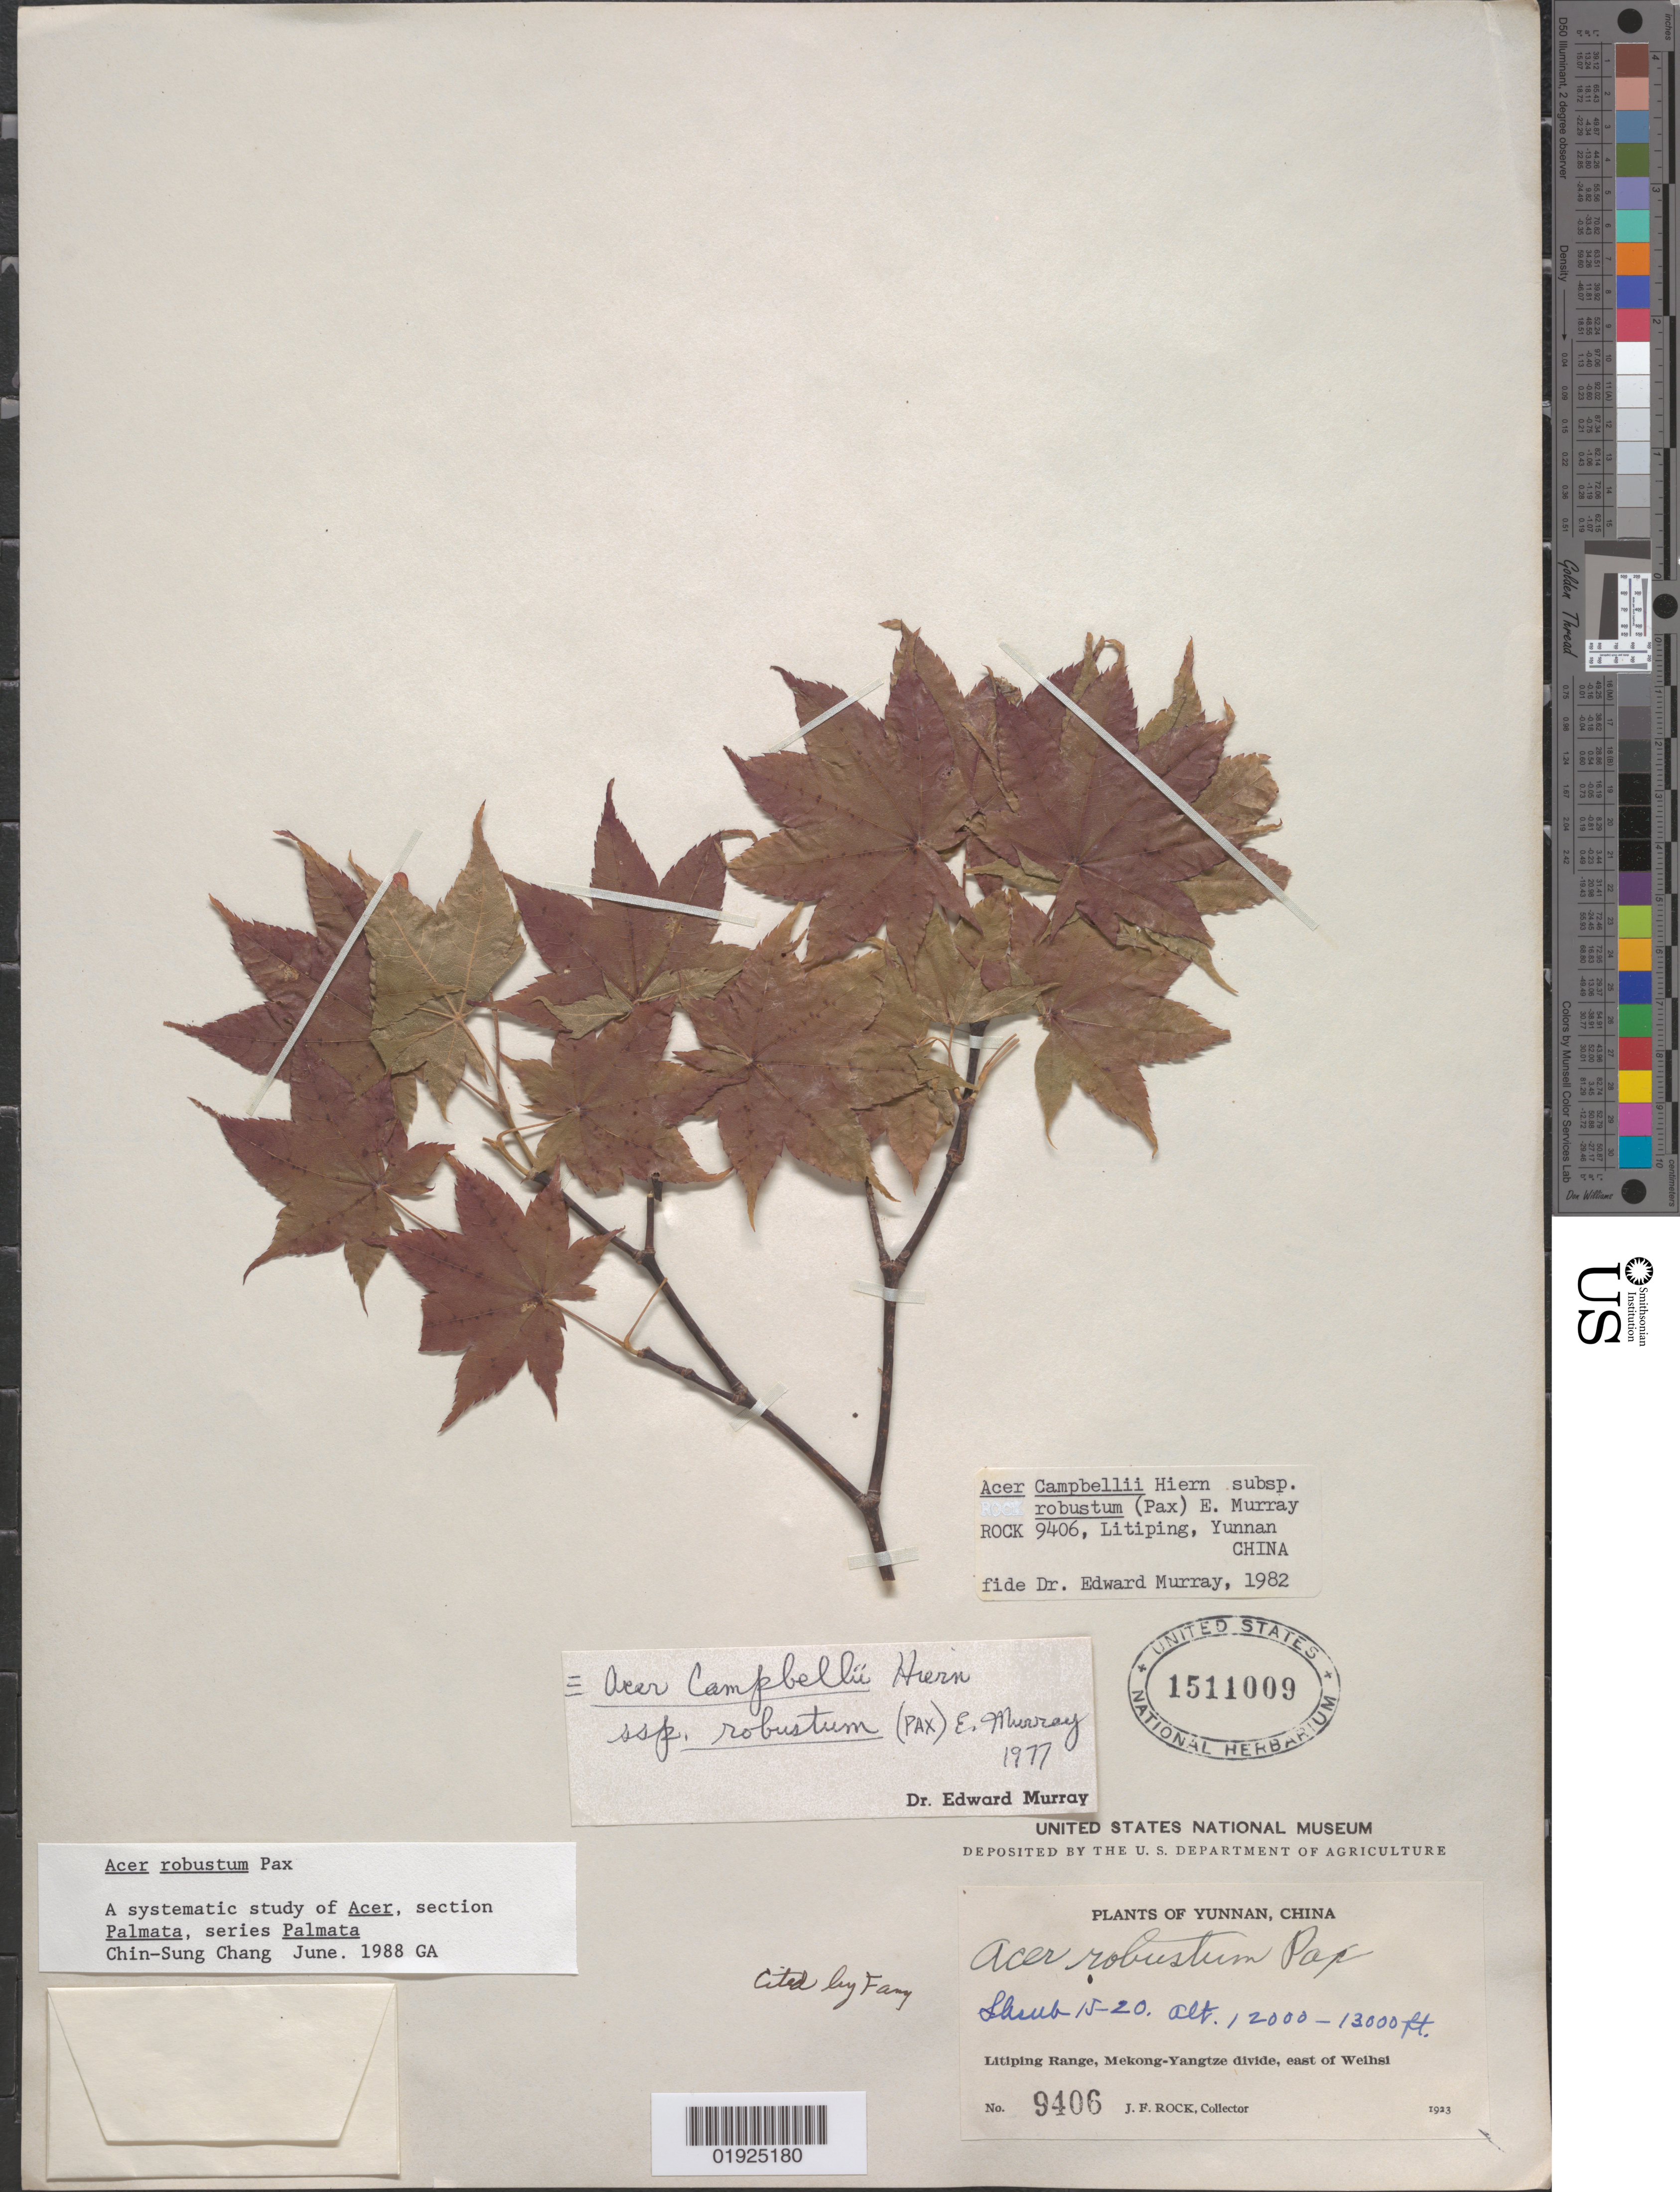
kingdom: Plantae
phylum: Tracheophyta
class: Magnoliopsida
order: Sapindales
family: Sapindaceae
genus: Acer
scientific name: Acer robustum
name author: Pax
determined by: Chang, C. S., (SNUA)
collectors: E. H. Wilson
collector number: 9406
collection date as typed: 1923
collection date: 1923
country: China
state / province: Yunnan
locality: Litiping Range, Mekong-Yangtze divide, east of Weihsi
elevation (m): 3658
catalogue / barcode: US 1511009